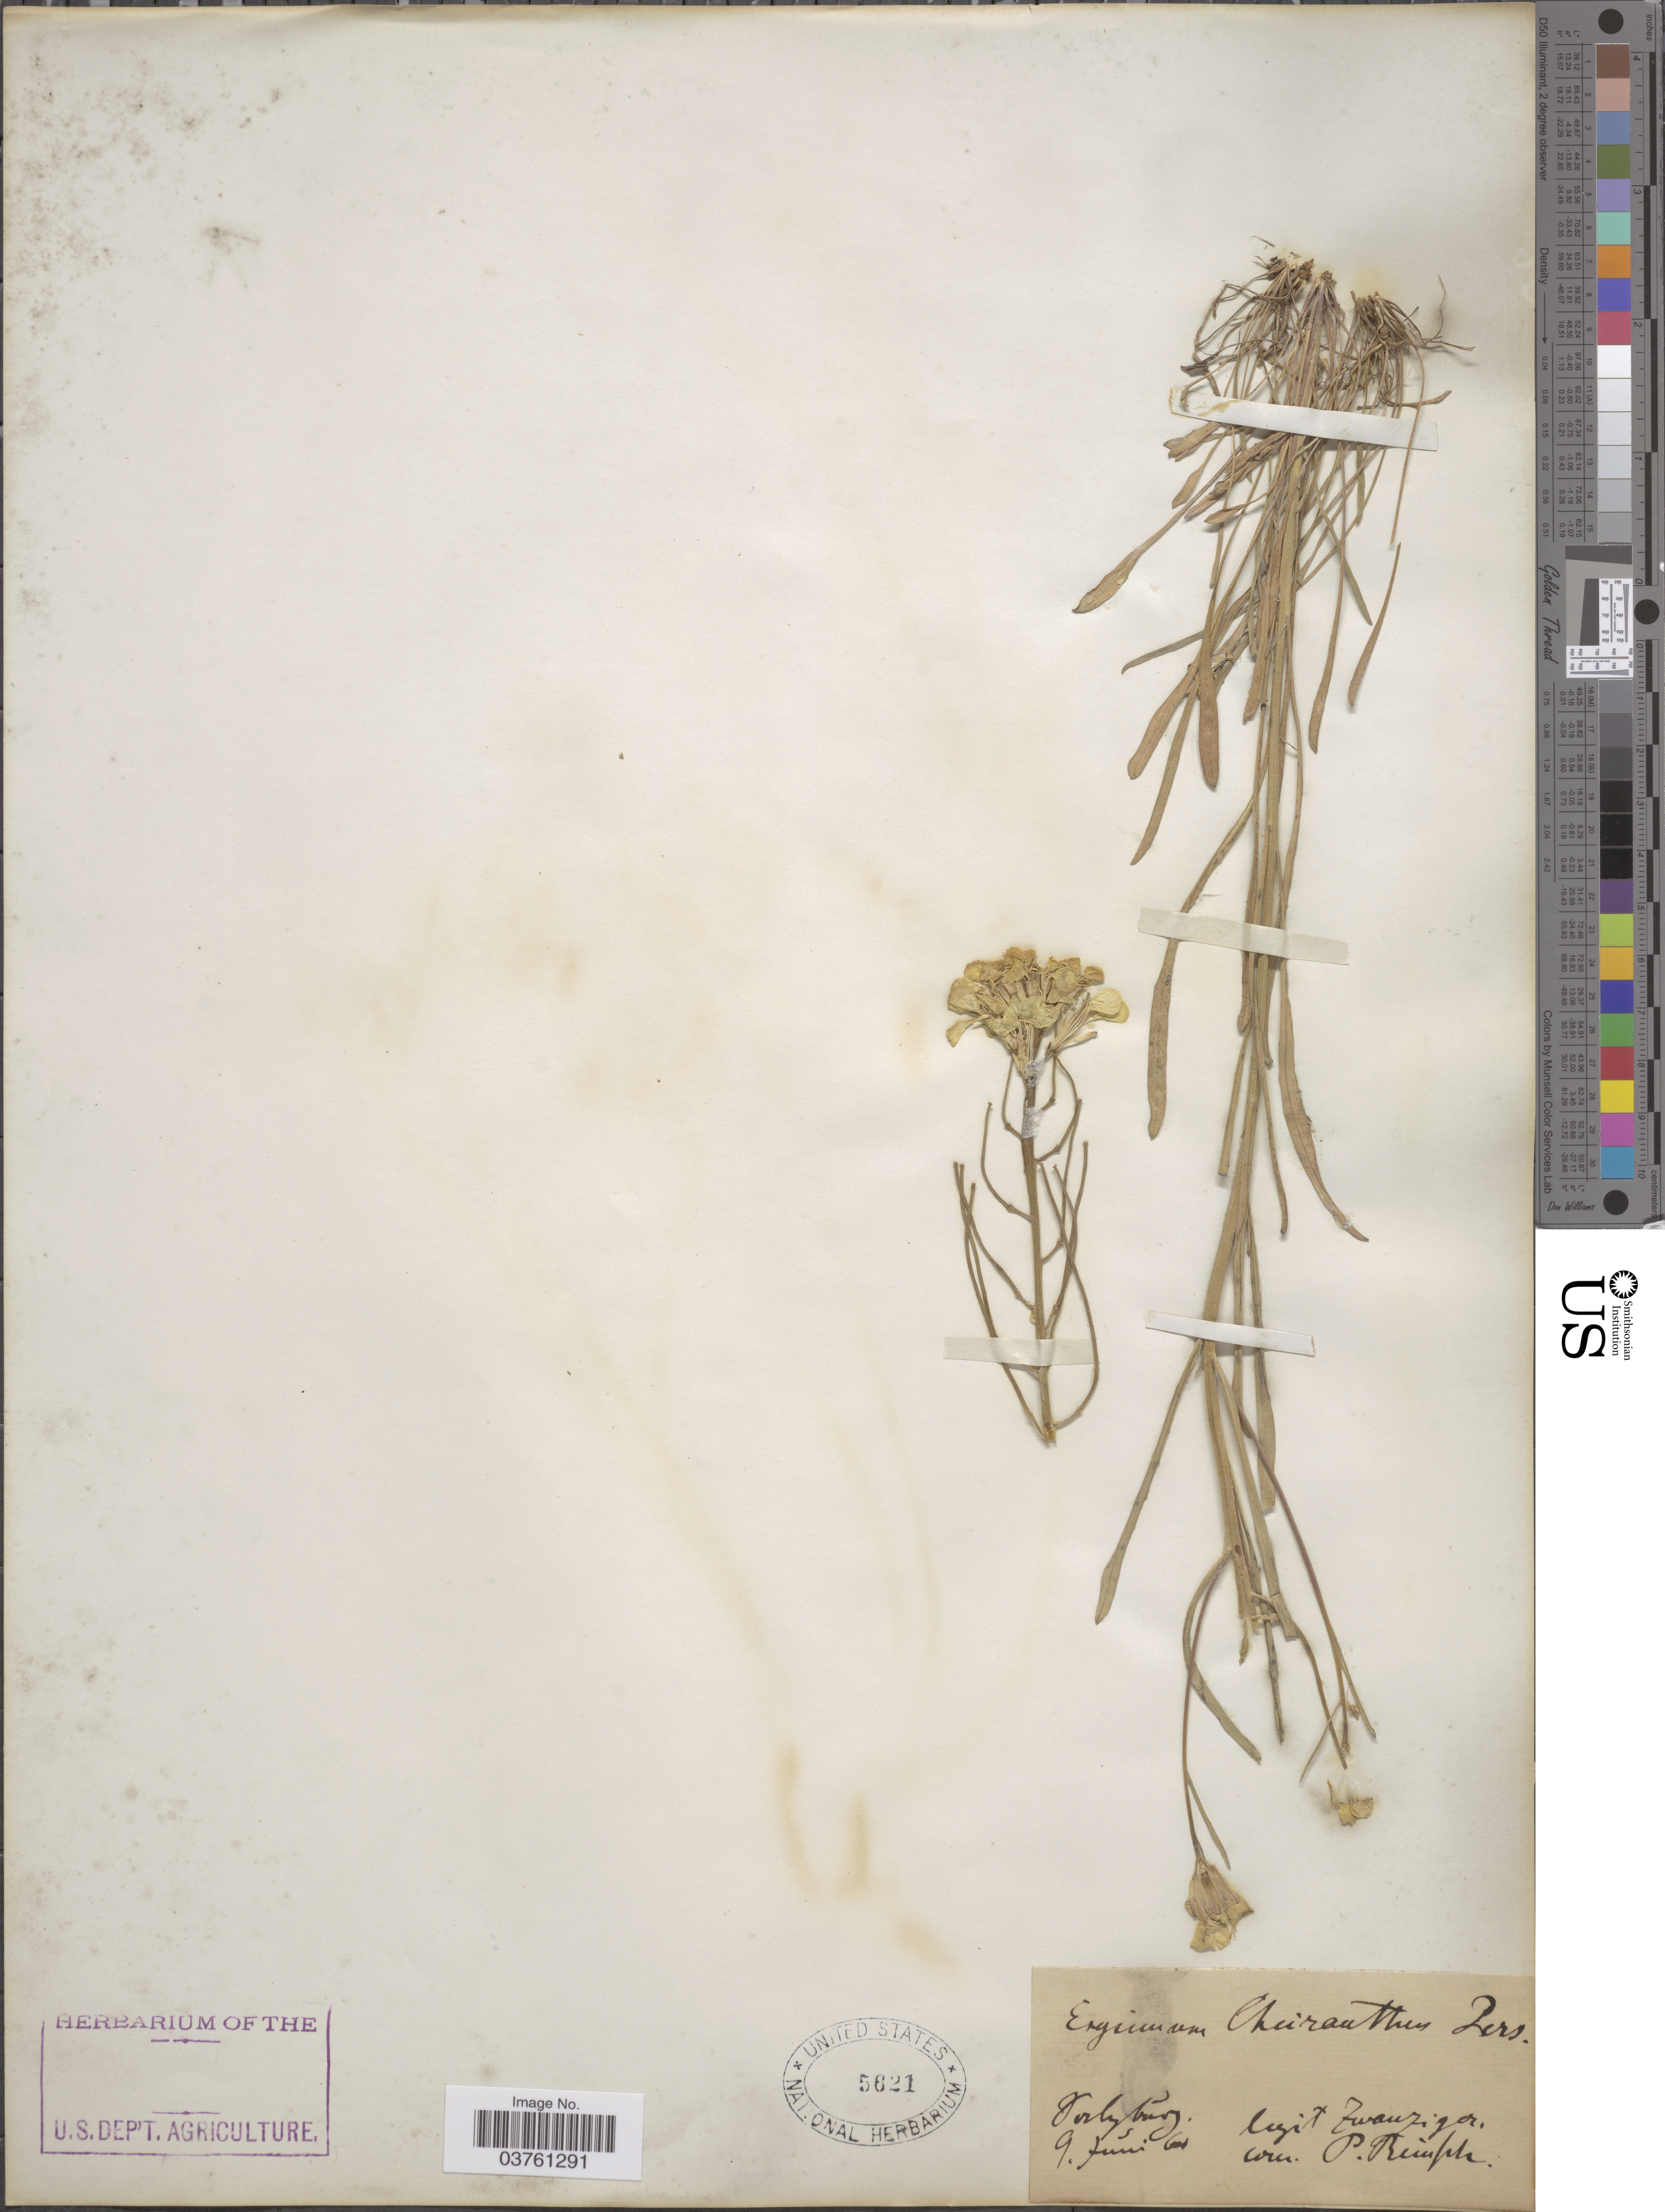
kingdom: Plantae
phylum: Tracheophyta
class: Magnoliopsida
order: Brassicales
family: Brassicaceae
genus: Erysimum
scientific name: Erysimum cheiranthoides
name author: L.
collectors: Zwanziger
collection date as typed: Transcribed d/m/y: 9/6/60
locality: Porlybũrg.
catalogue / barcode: US 5621